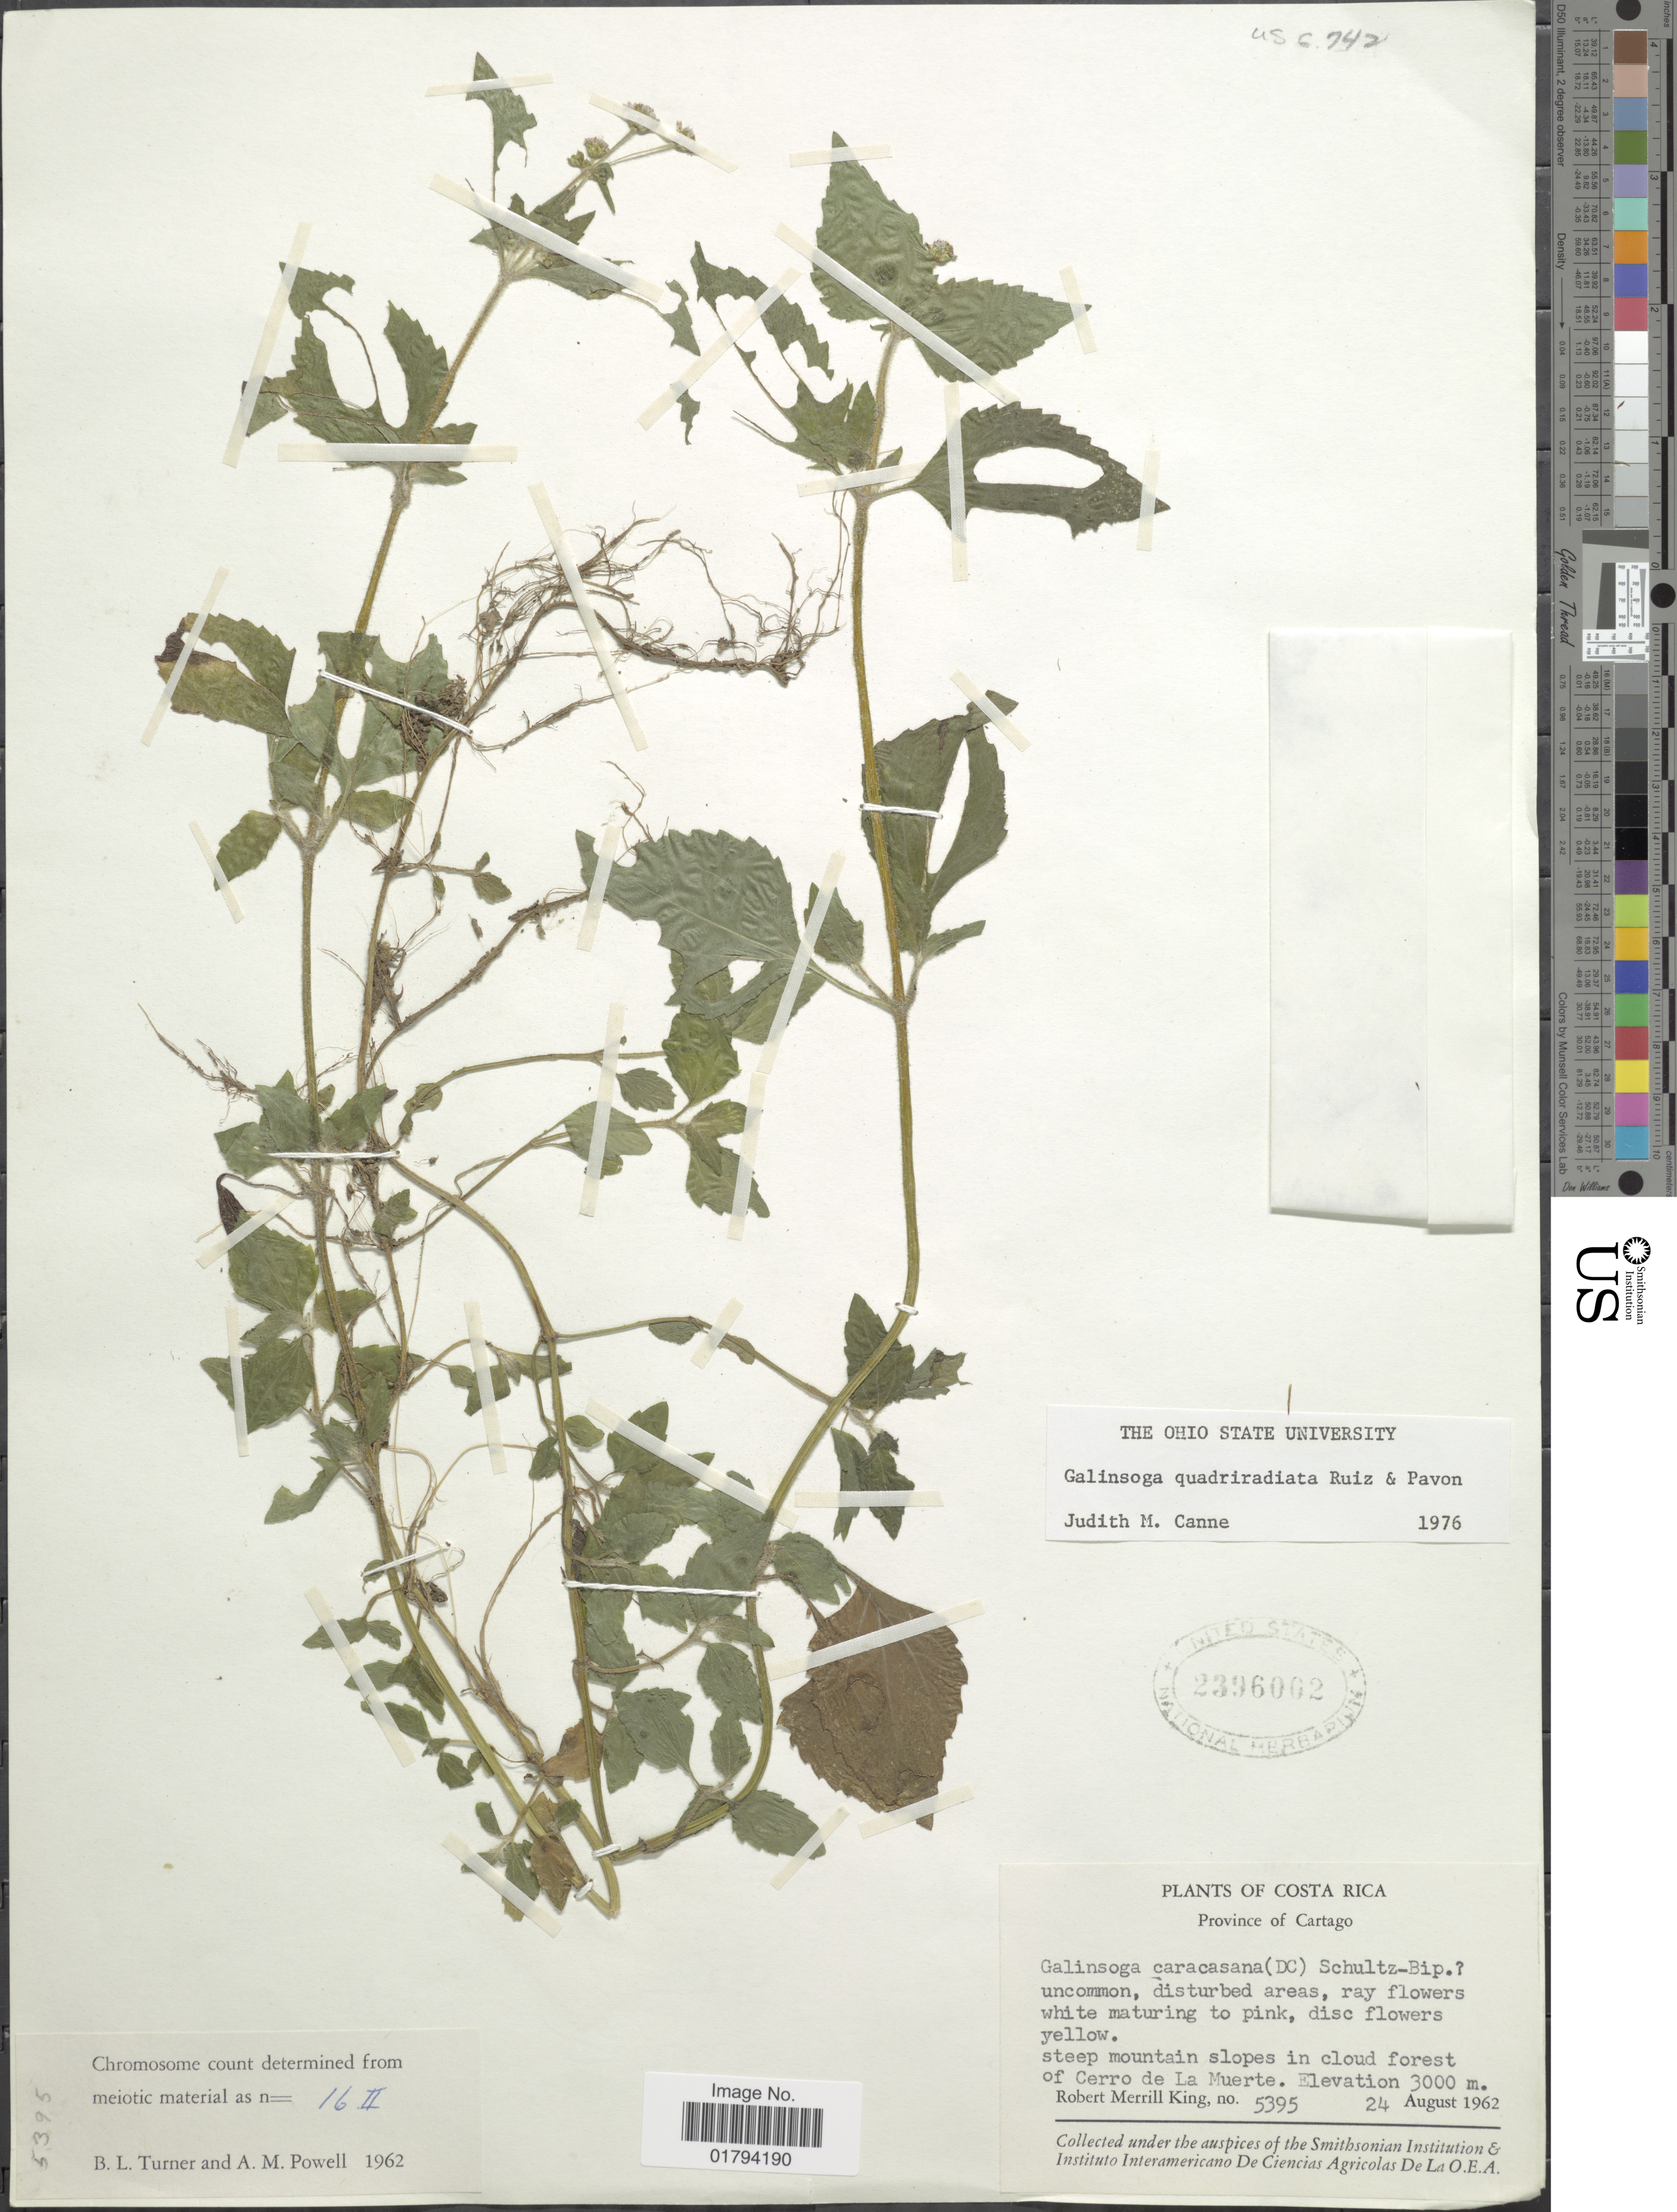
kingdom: Plantae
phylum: Tracheophyta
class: Magnoliopsida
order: Asterales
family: Asteraceae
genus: Galinsoga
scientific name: Galinsoga quadriradiata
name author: Ruiz & Pav.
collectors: R. M. King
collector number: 5395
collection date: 1962-08-24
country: Costa Rica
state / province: Cartago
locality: Steep mountain slopes in cloud forest of Cerro de La Muerte.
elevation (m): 3000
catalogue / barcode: US 2396002